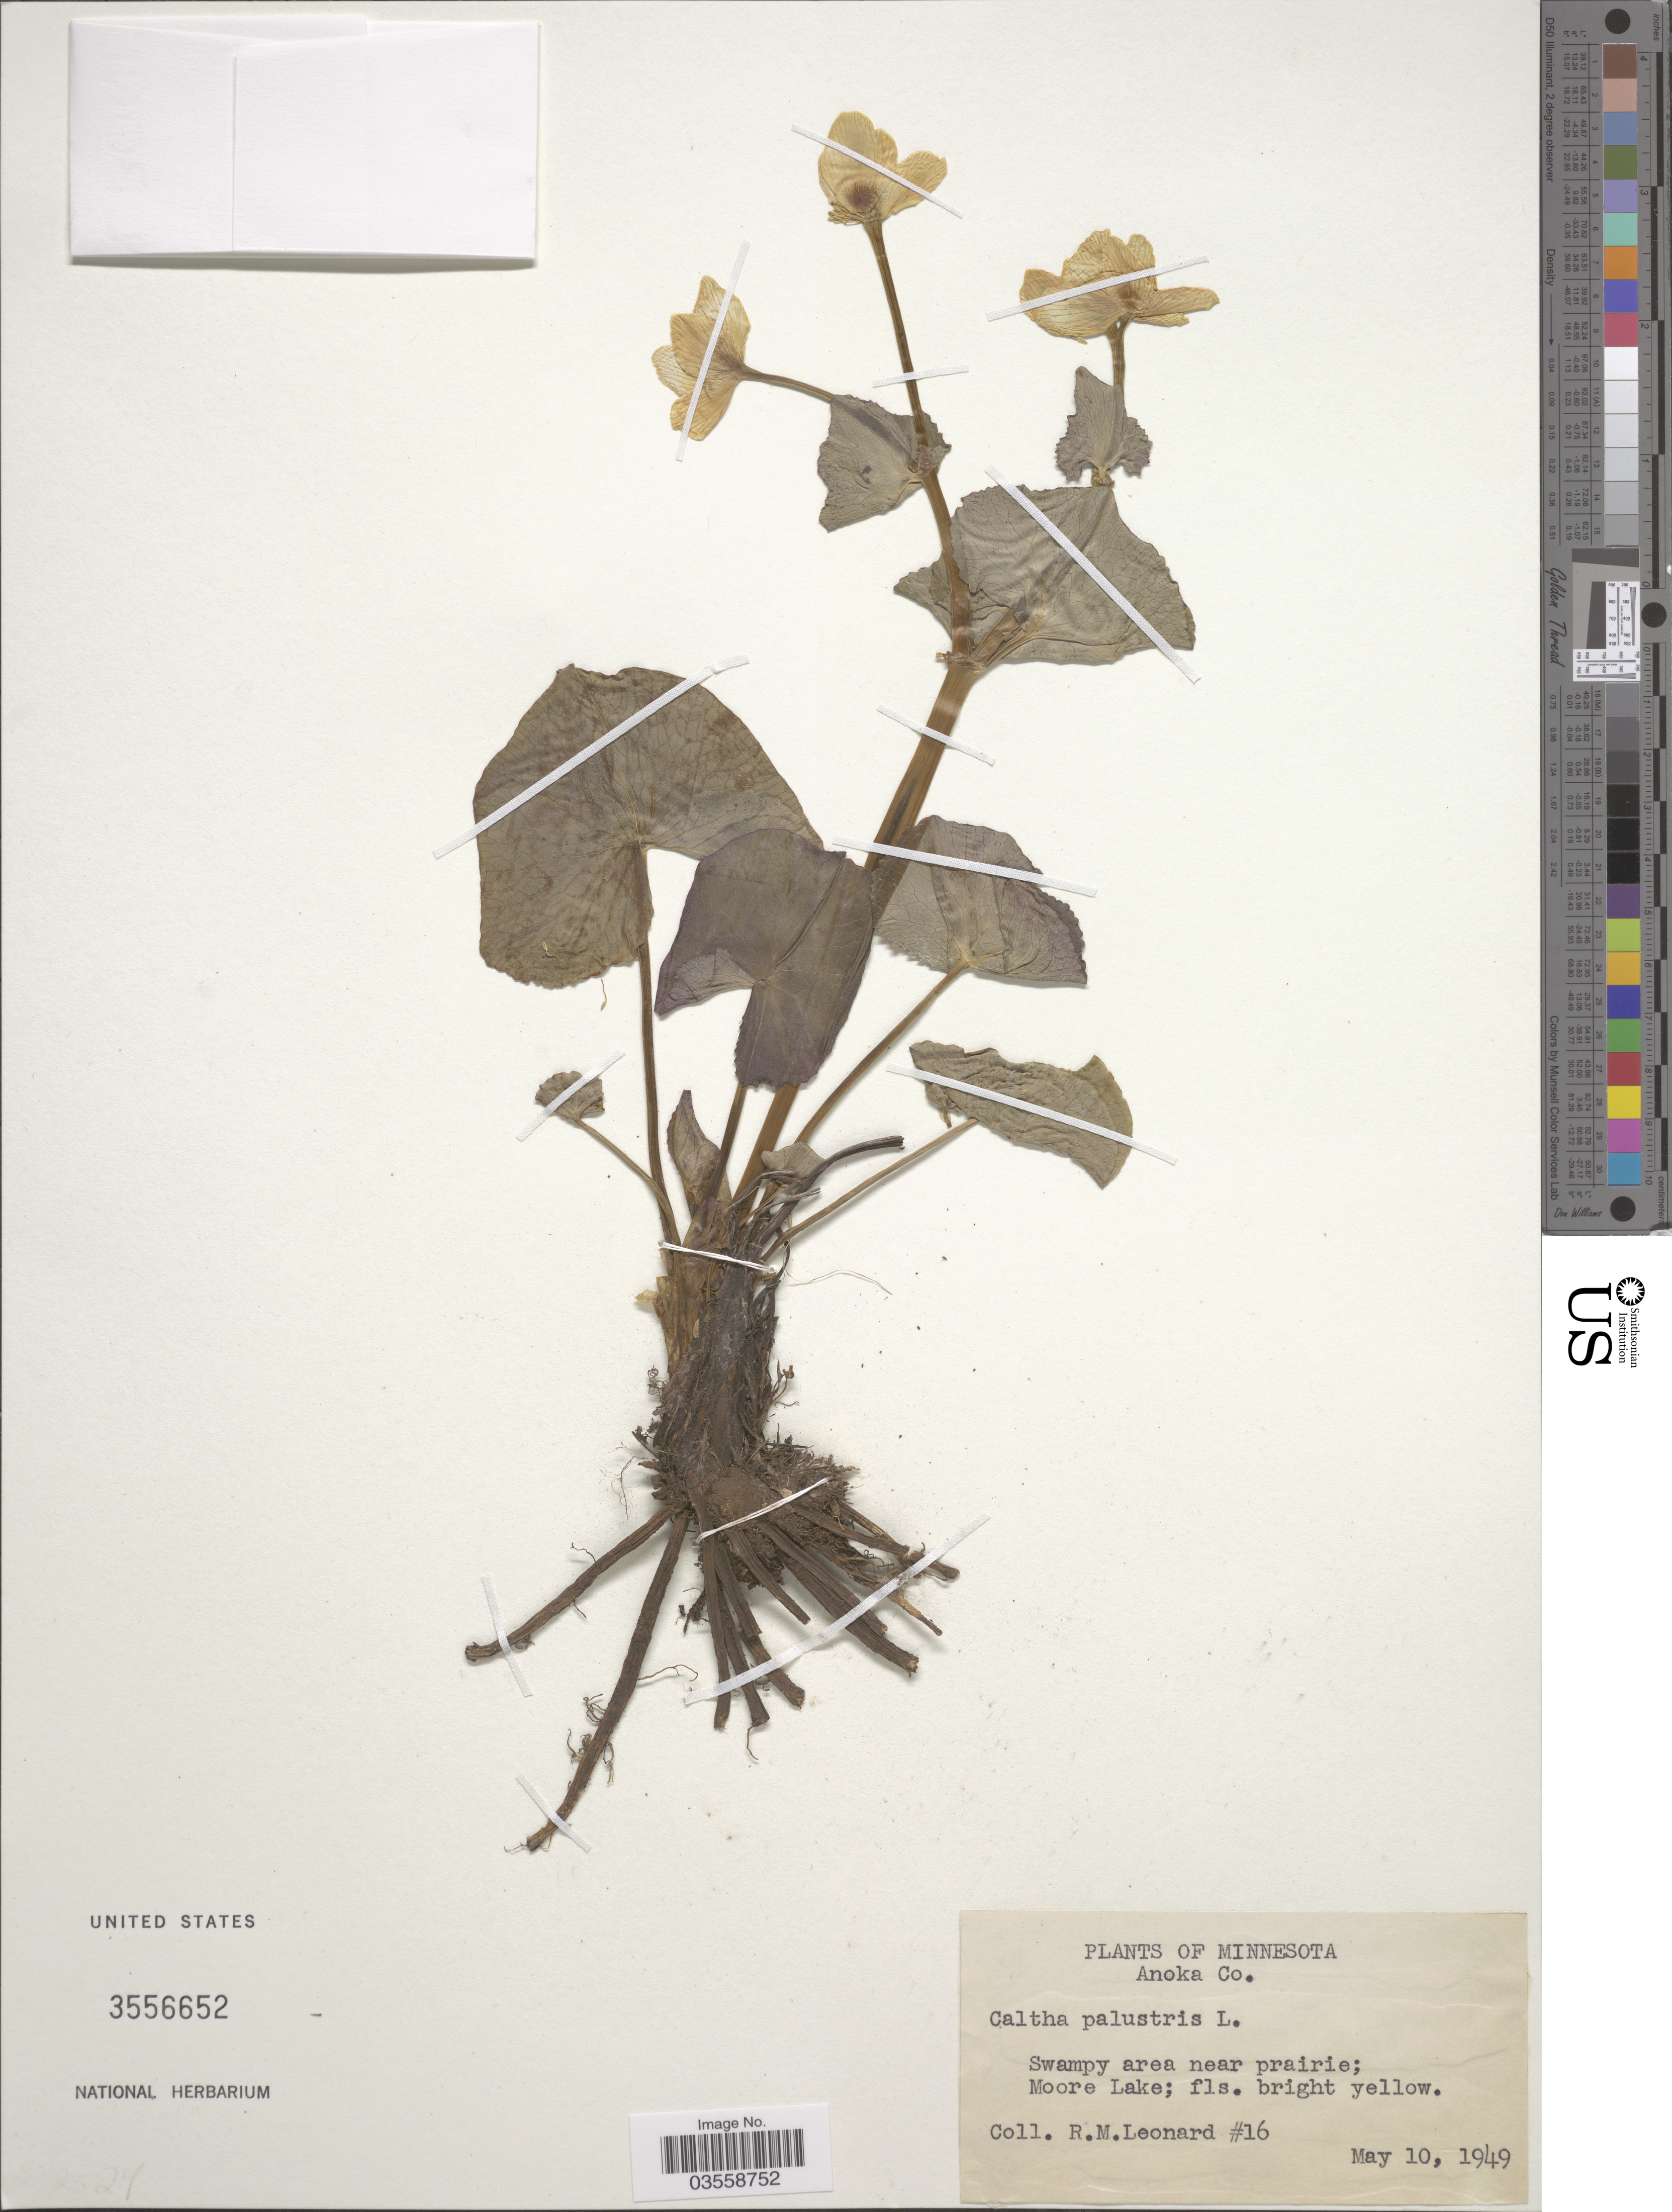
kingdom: Plantae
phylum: Tracheophyta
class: Magnoliopsida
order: Ranunculales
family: Ranunculaceae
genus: Caltha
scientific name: Caltha palustris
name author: L.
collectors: R. Leonard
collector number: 16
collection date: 1949-05-10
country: United States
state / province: Minnesota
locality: Anoka Co. Moore Lake.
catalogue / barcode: US 3556652